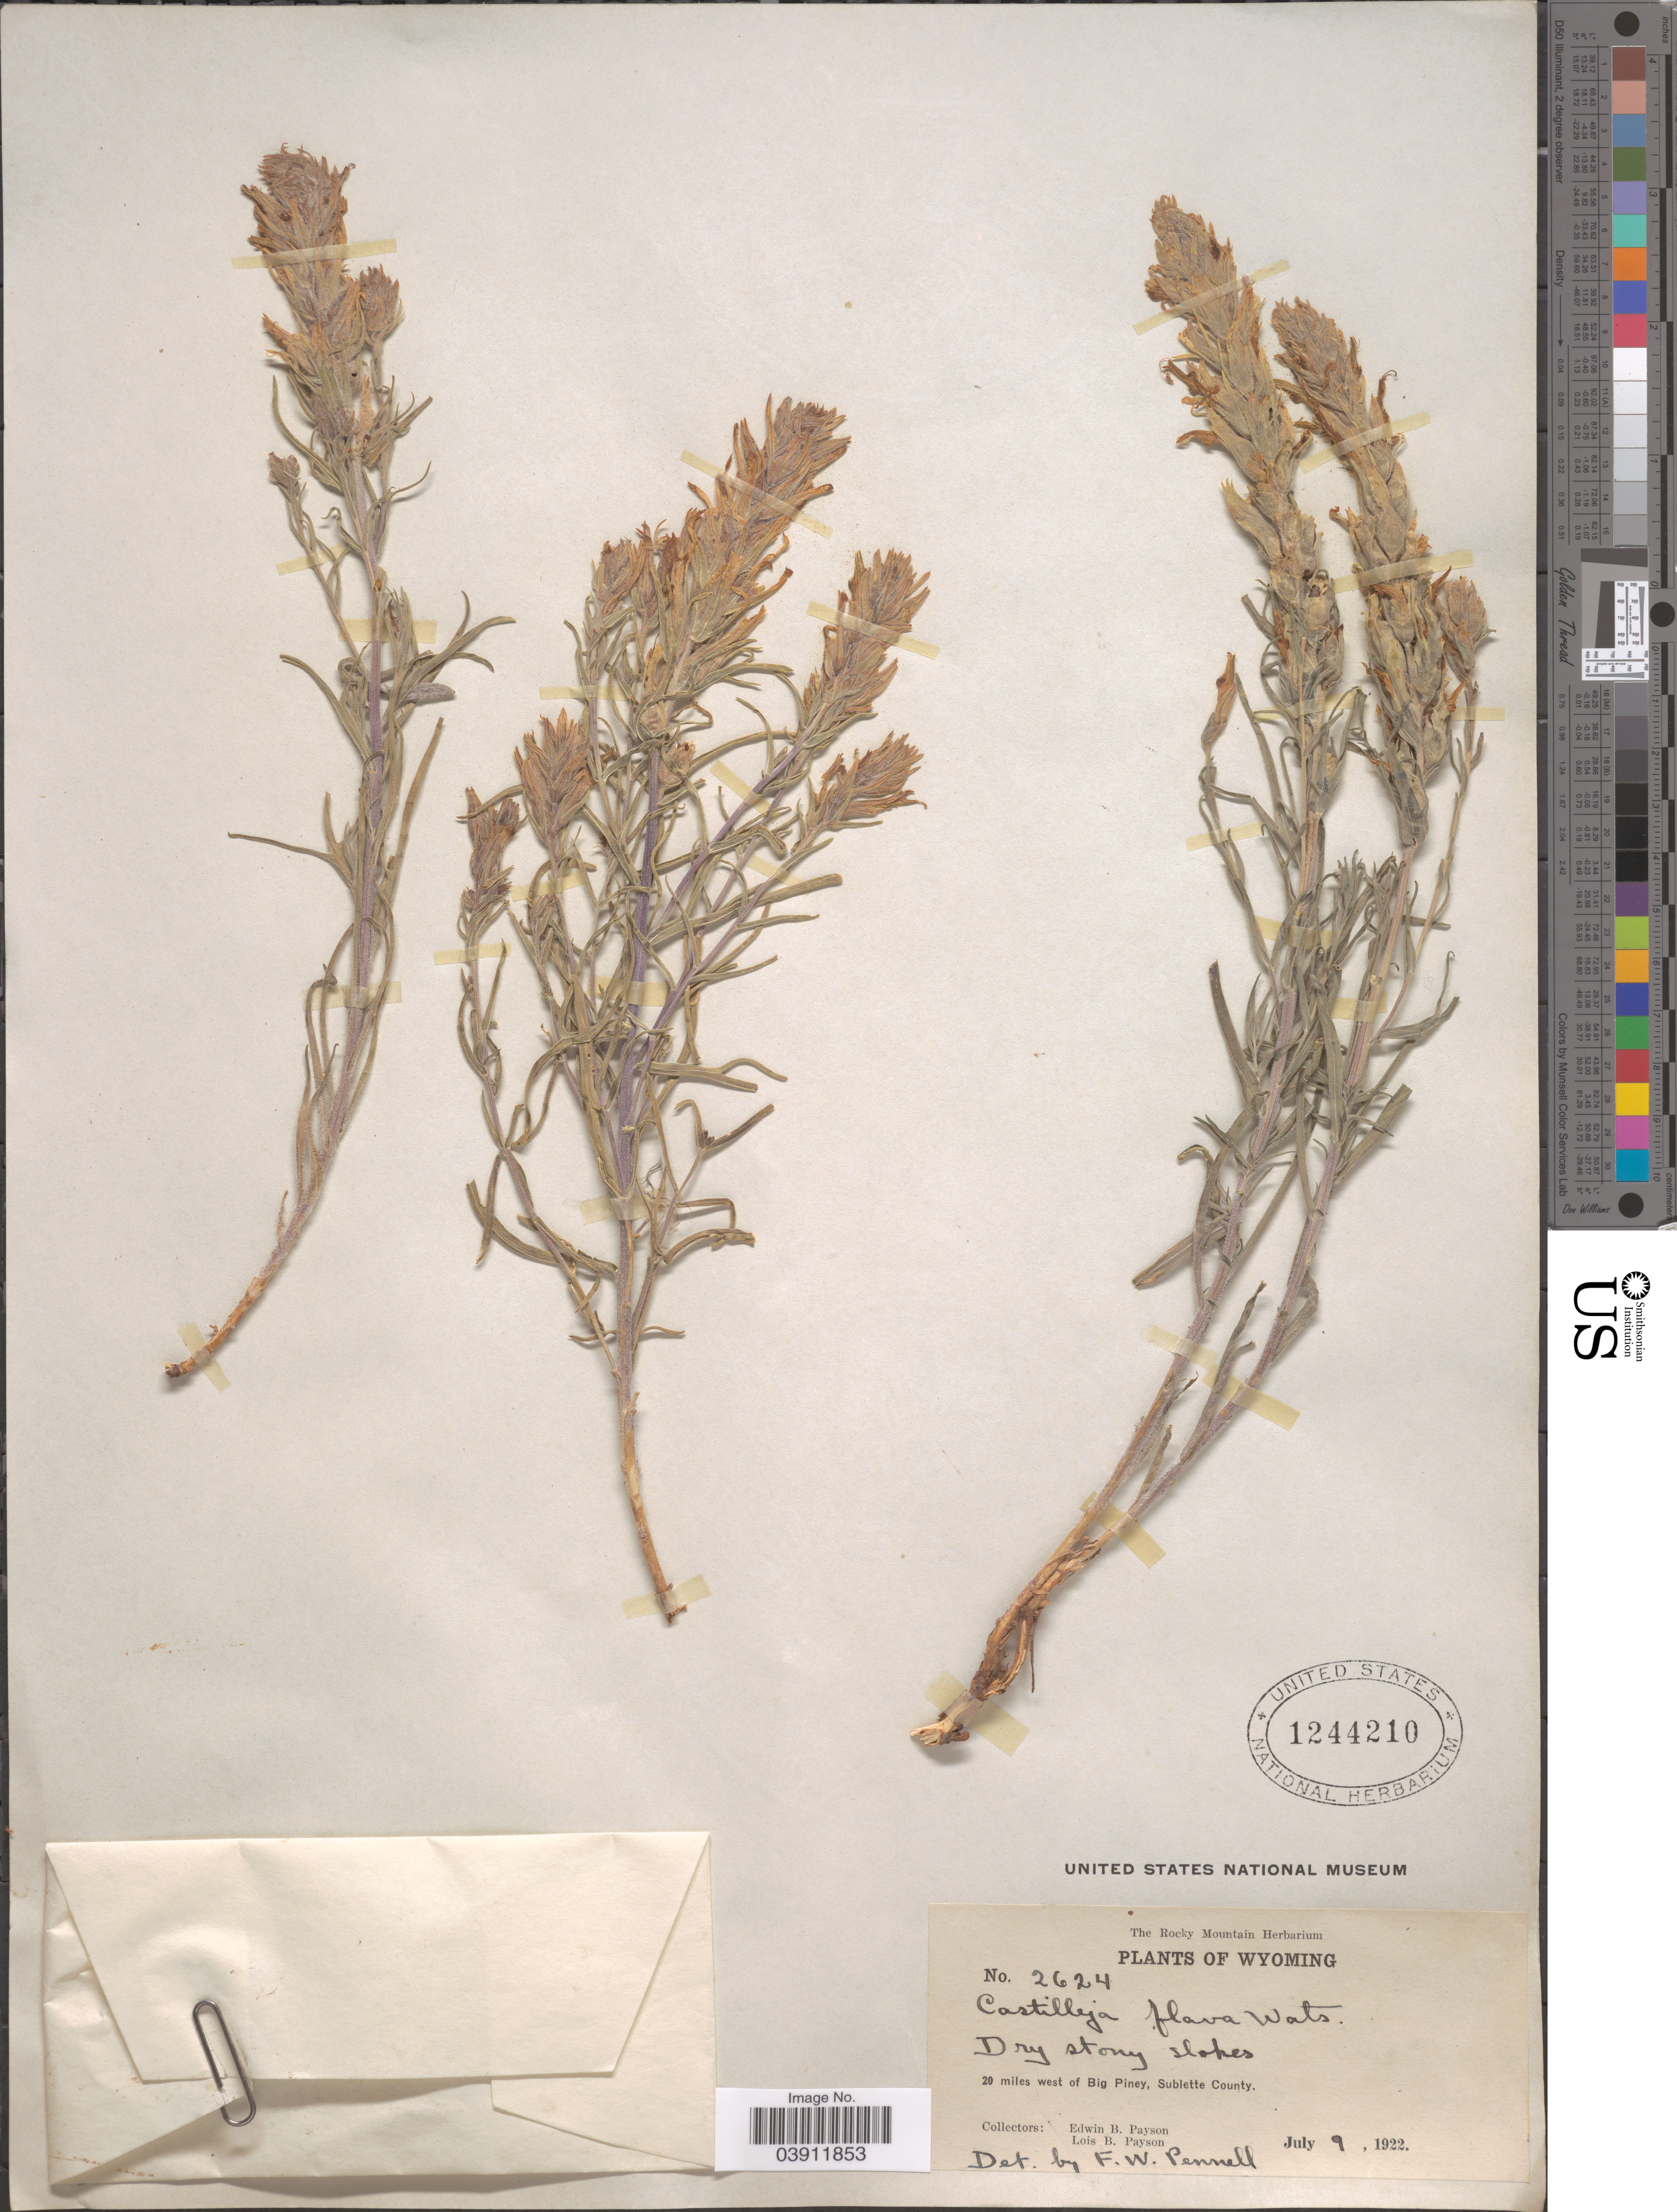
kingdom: Plantae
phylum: Tracheophyta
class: Magnoliopsida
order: Lamiales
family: Orobanchaceae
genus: Castilleja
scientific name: Castilleja flava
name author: S. Watson in C. King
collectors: E. B. Payson & L. Payson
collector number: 2624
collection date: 1922-07-09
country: United States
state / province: Wyoming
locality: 20 miles west of Big Piney, Sublette County.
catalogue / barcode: US 1244210